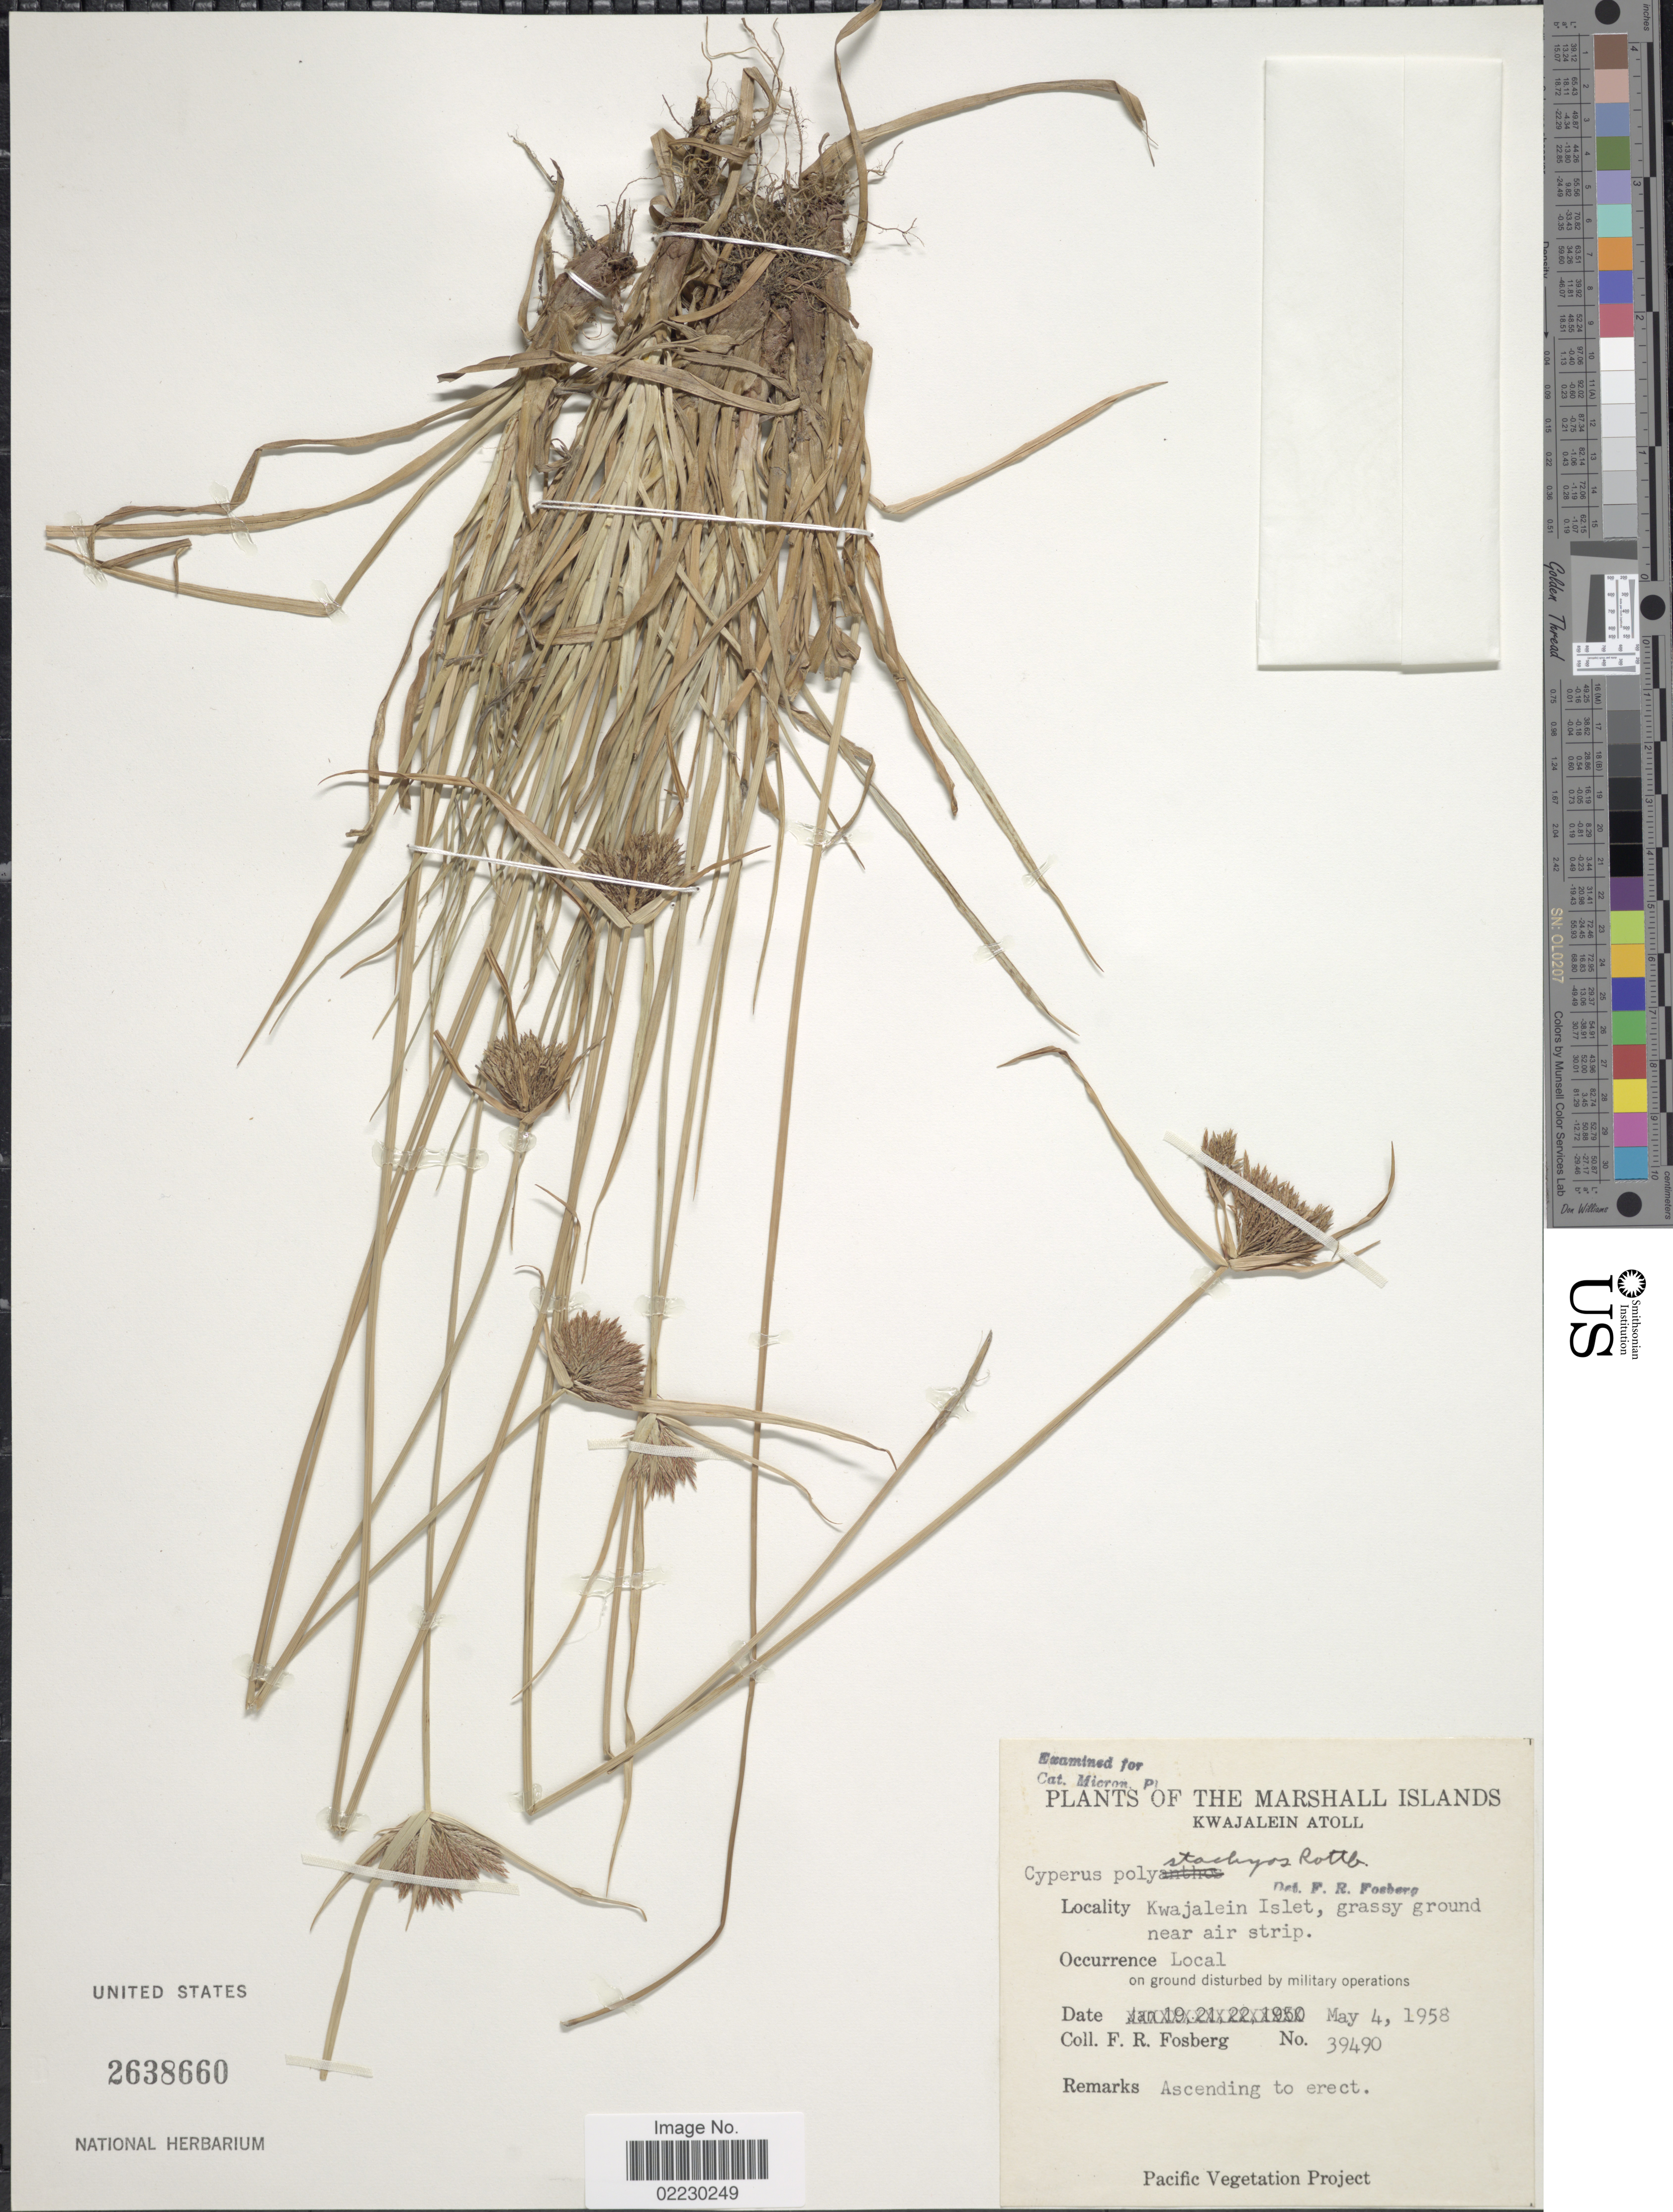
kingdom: Plantae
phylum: Tracheophyta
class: Liliopsida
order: Poales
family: Cyperaceae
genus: Cyperus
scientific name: Cyperus polystachyos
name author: Rottb.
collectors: F. R. Fosberg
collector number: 39490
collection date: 1958-05-04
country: Marshall Islands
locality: Marshall Islands, Kwajalein Atoll, Kwajalein Islet, grassy ground near airstrip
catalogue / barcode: US 2638660